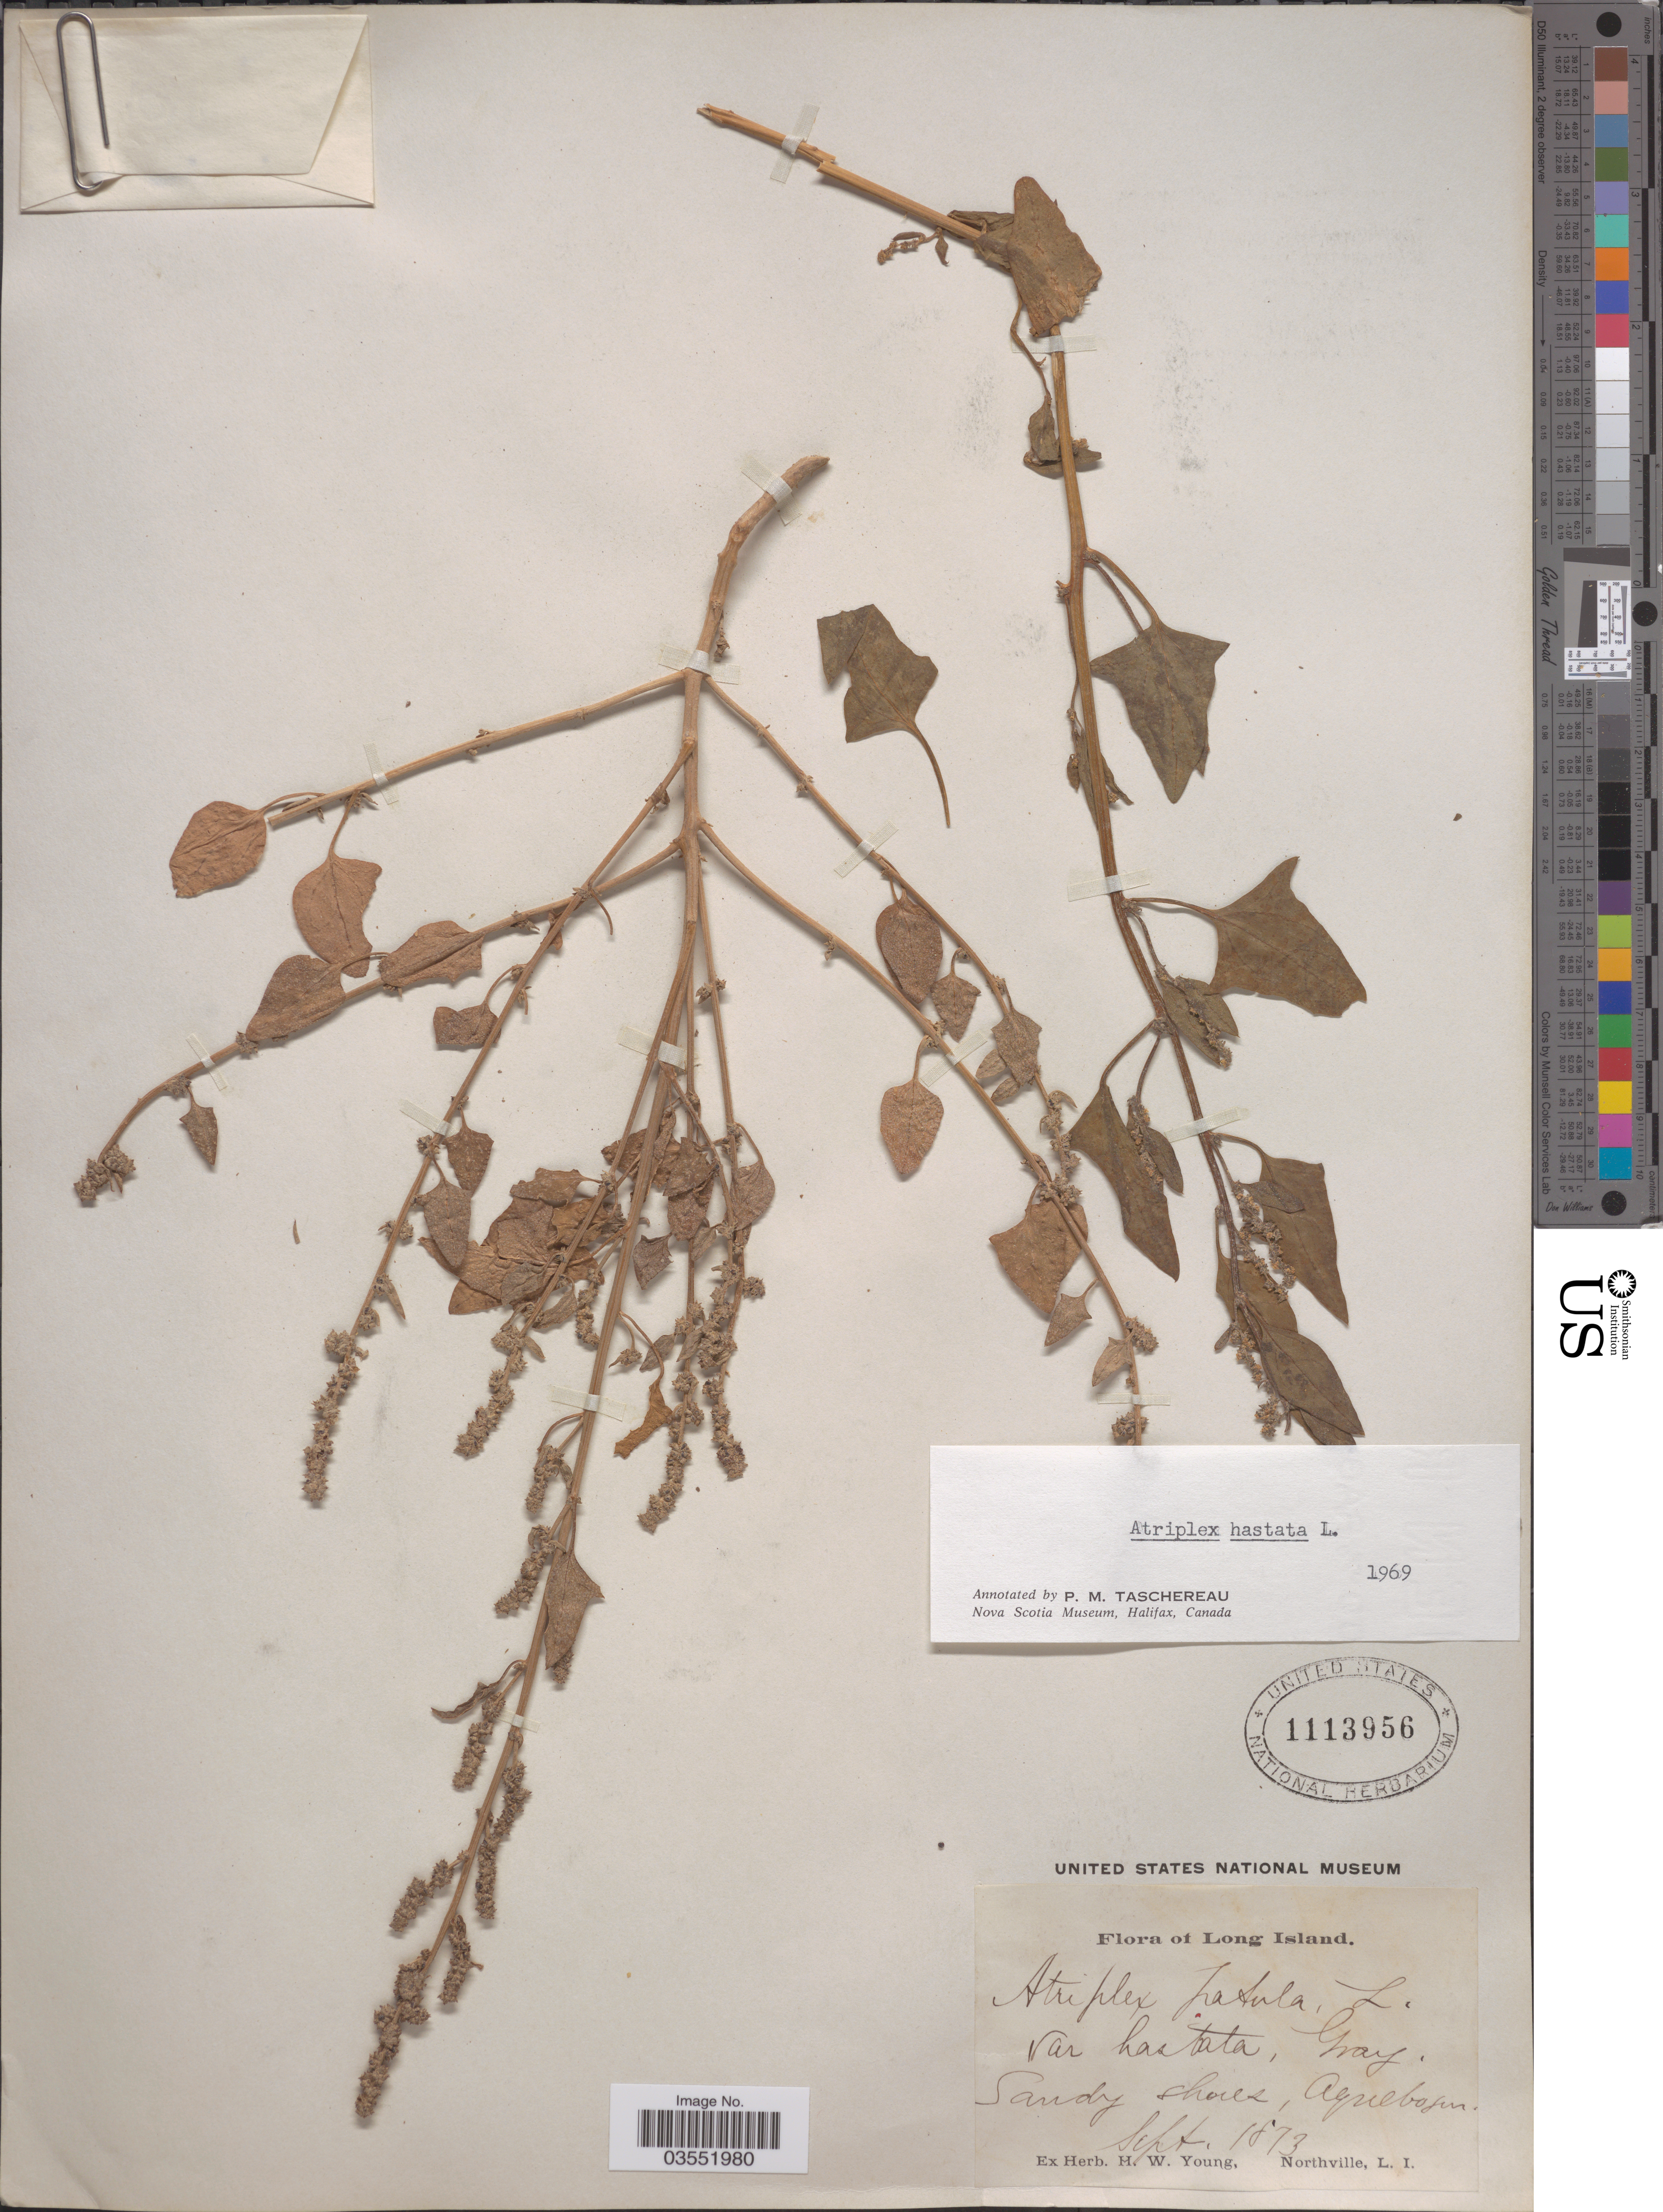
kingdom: Plantae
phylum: Tracheophyta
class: Magnoliopsida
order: Caryophyllales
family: Amaranthaceae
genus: Atriplex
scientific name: Atriplex hastata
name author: L.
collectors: ex herb. H.W. Young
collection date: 1873-09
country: United States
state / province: New York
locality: Long Island. Sandy shores, Aquebogue.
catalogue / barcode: US 1113956